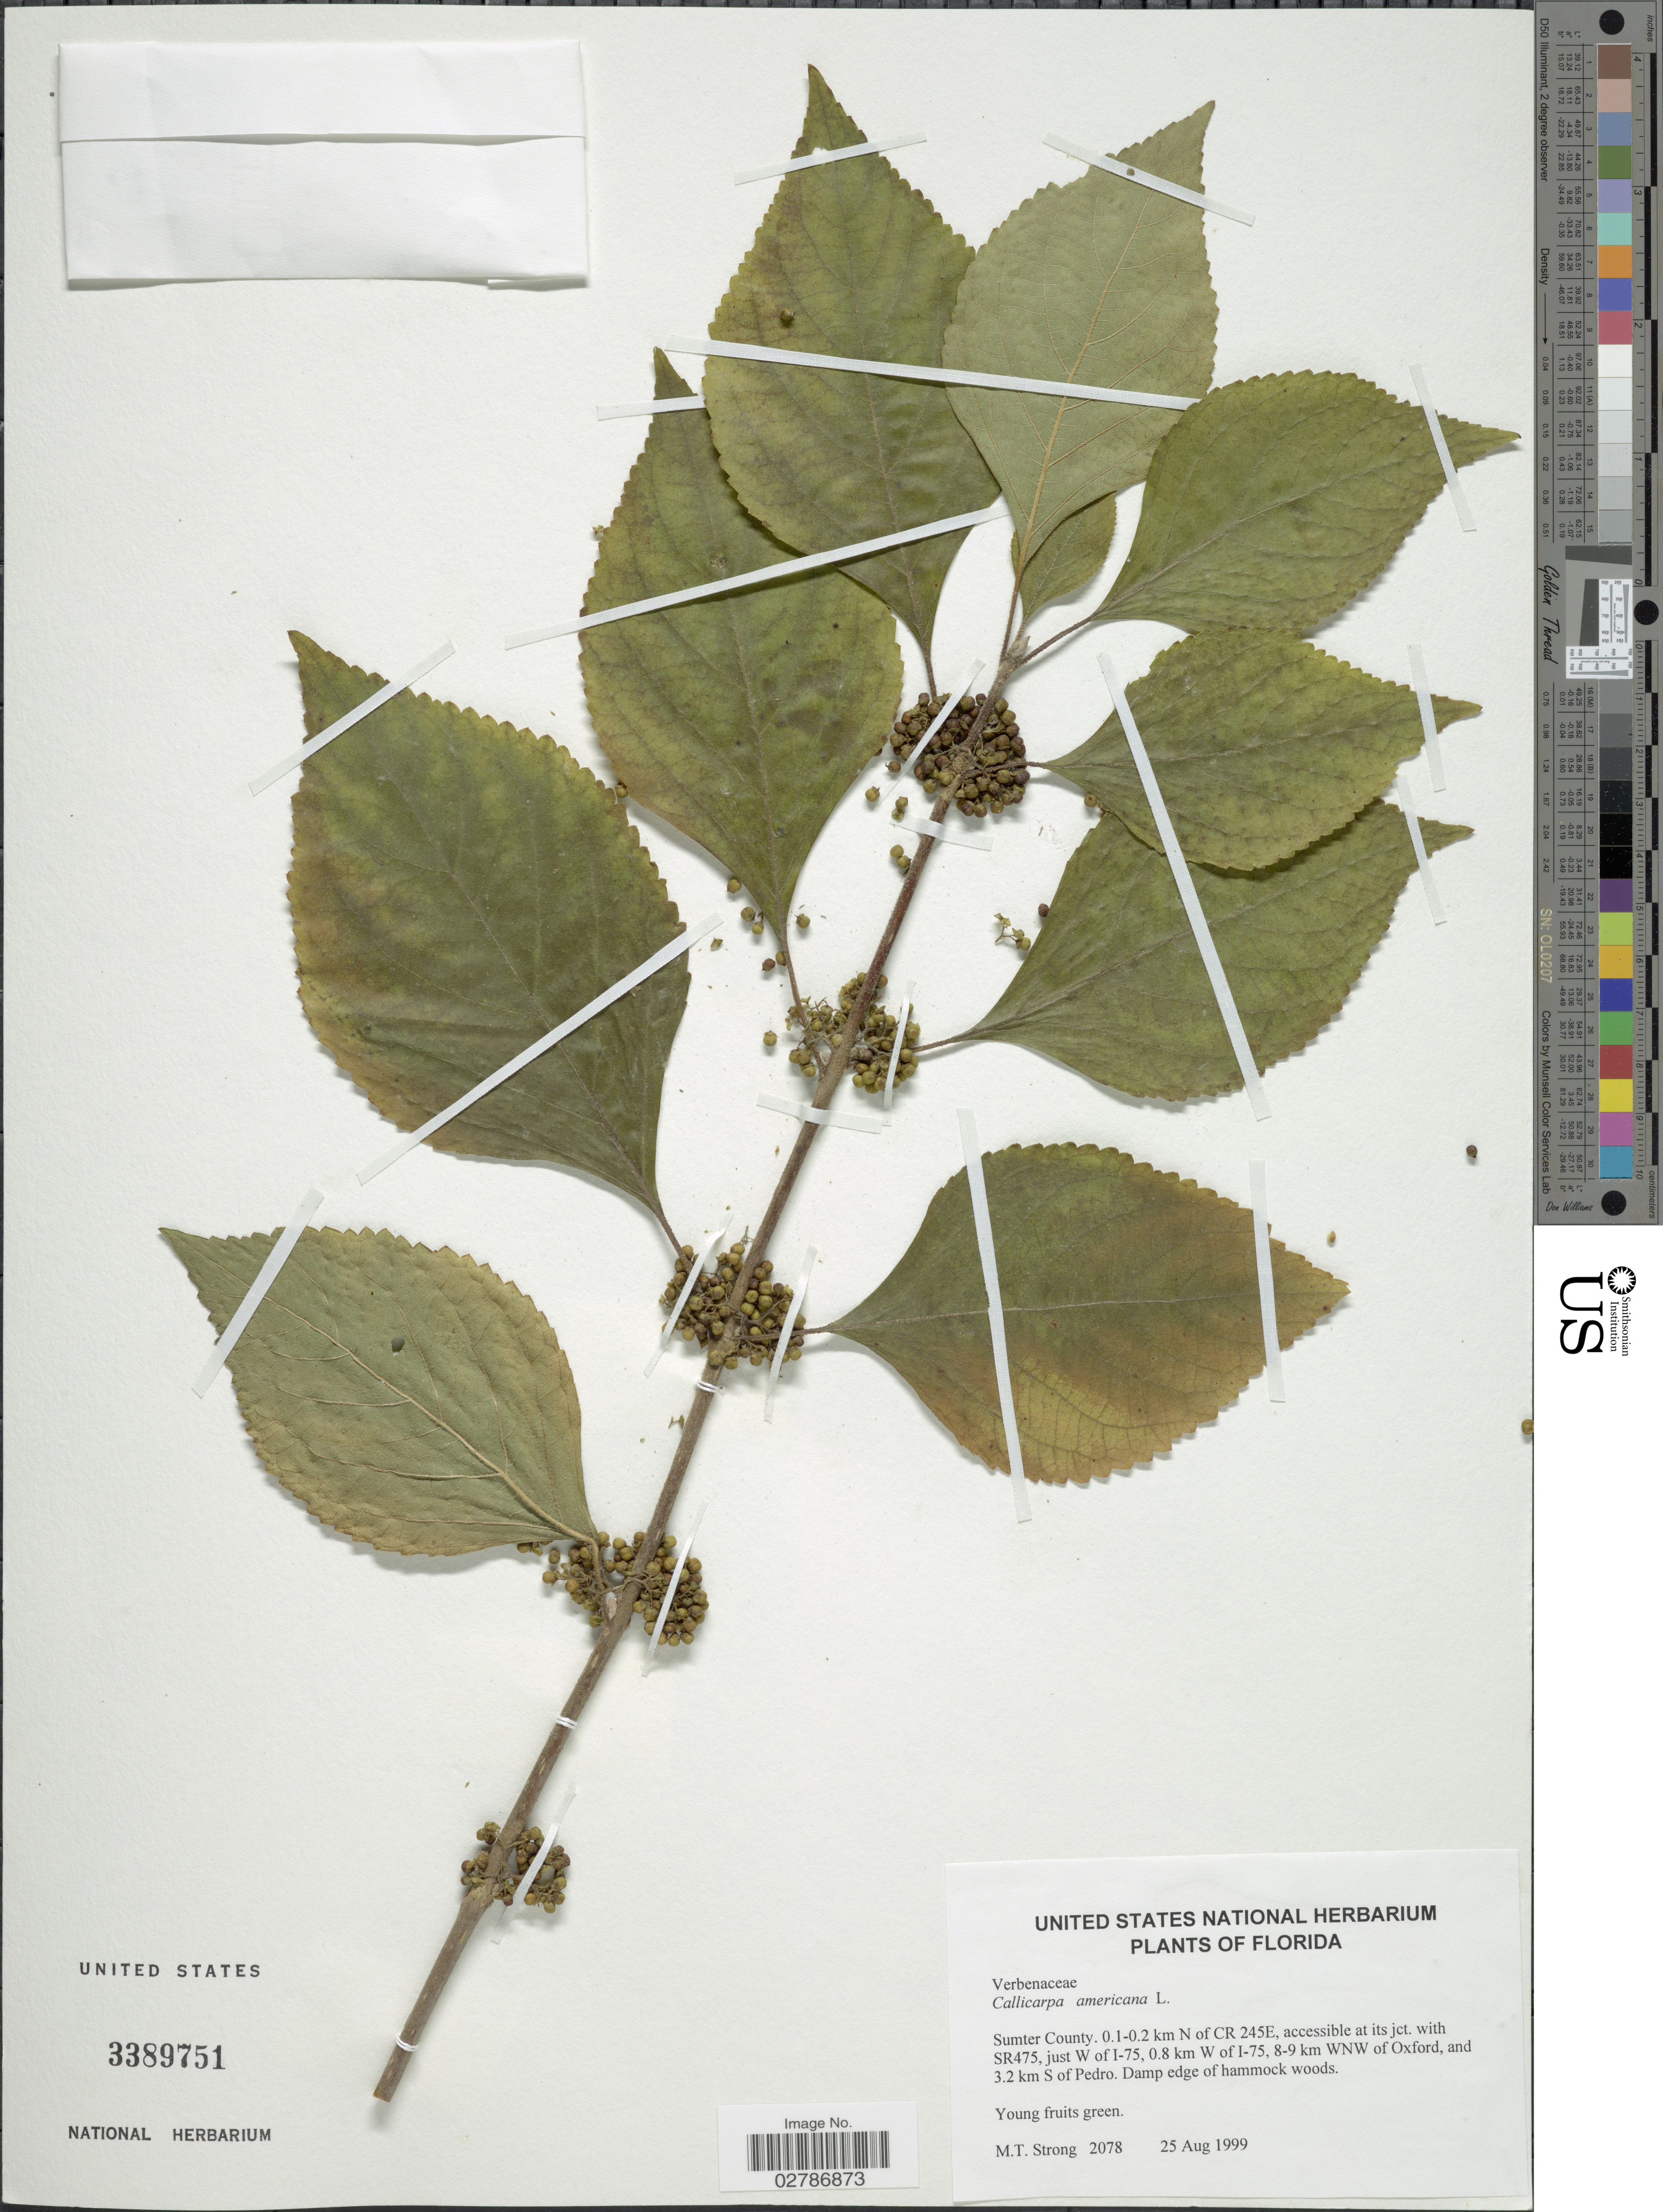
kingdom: Plantae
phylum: Tracheophyta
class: Magnoliopsida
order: Lamiales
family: Lamiaceae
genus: Callicarpa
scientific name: Callicarpa americana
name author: L.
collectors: M. T. Strong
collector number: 2078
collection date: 1999-08-25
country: United States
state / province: Florida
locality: Sumter County. 0.1-0.2 km N of CR 245E, accesible at its jct. with SR475, just W of I-75, 0.8 km W of I-75, 8-9 km WNW of Oxford, and 3.2 km S of Pedro.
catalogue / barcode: US 3389751